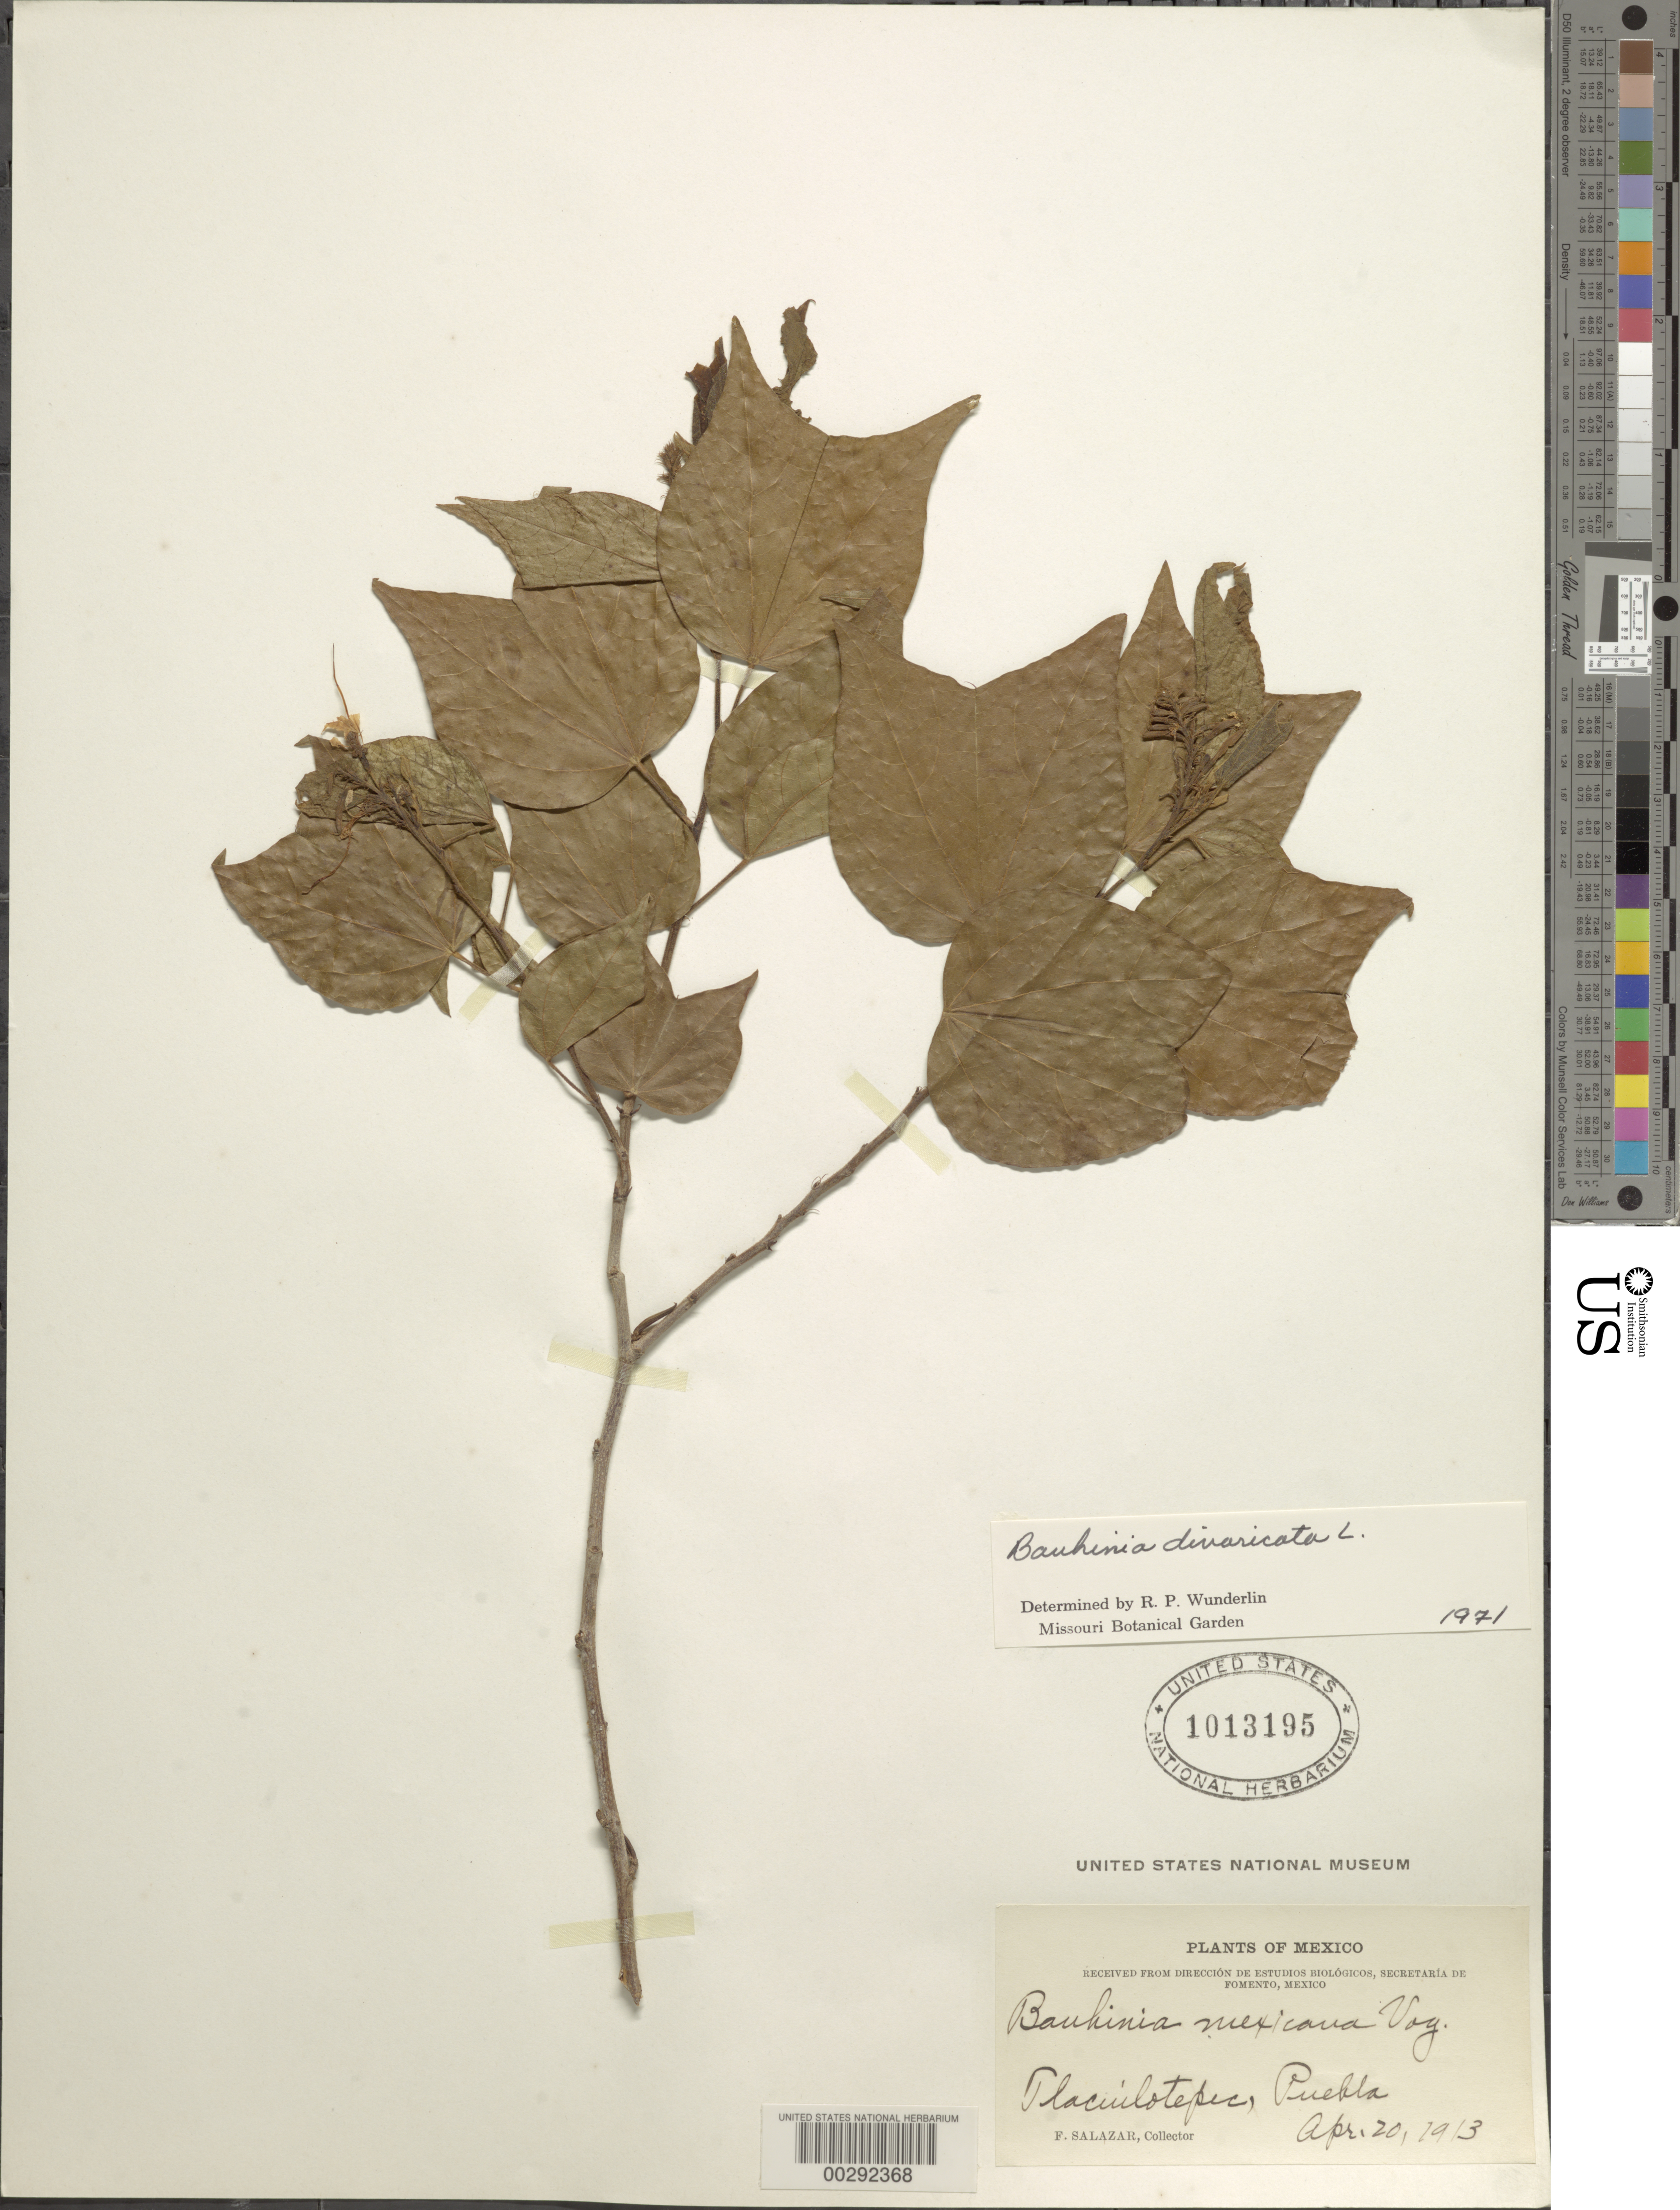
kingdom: Plantae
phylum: Tracheophyta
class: Magnoliopsida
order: Fabales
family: Fabaceae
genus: Bauhinia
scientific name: Bauhinia divaricata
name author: L.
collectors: F. Salazar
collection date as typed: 20 Apr 1913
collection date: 1913-04-20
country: Mexico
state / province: Puebla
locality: Tlacuilotepic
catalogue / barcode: US 1013195